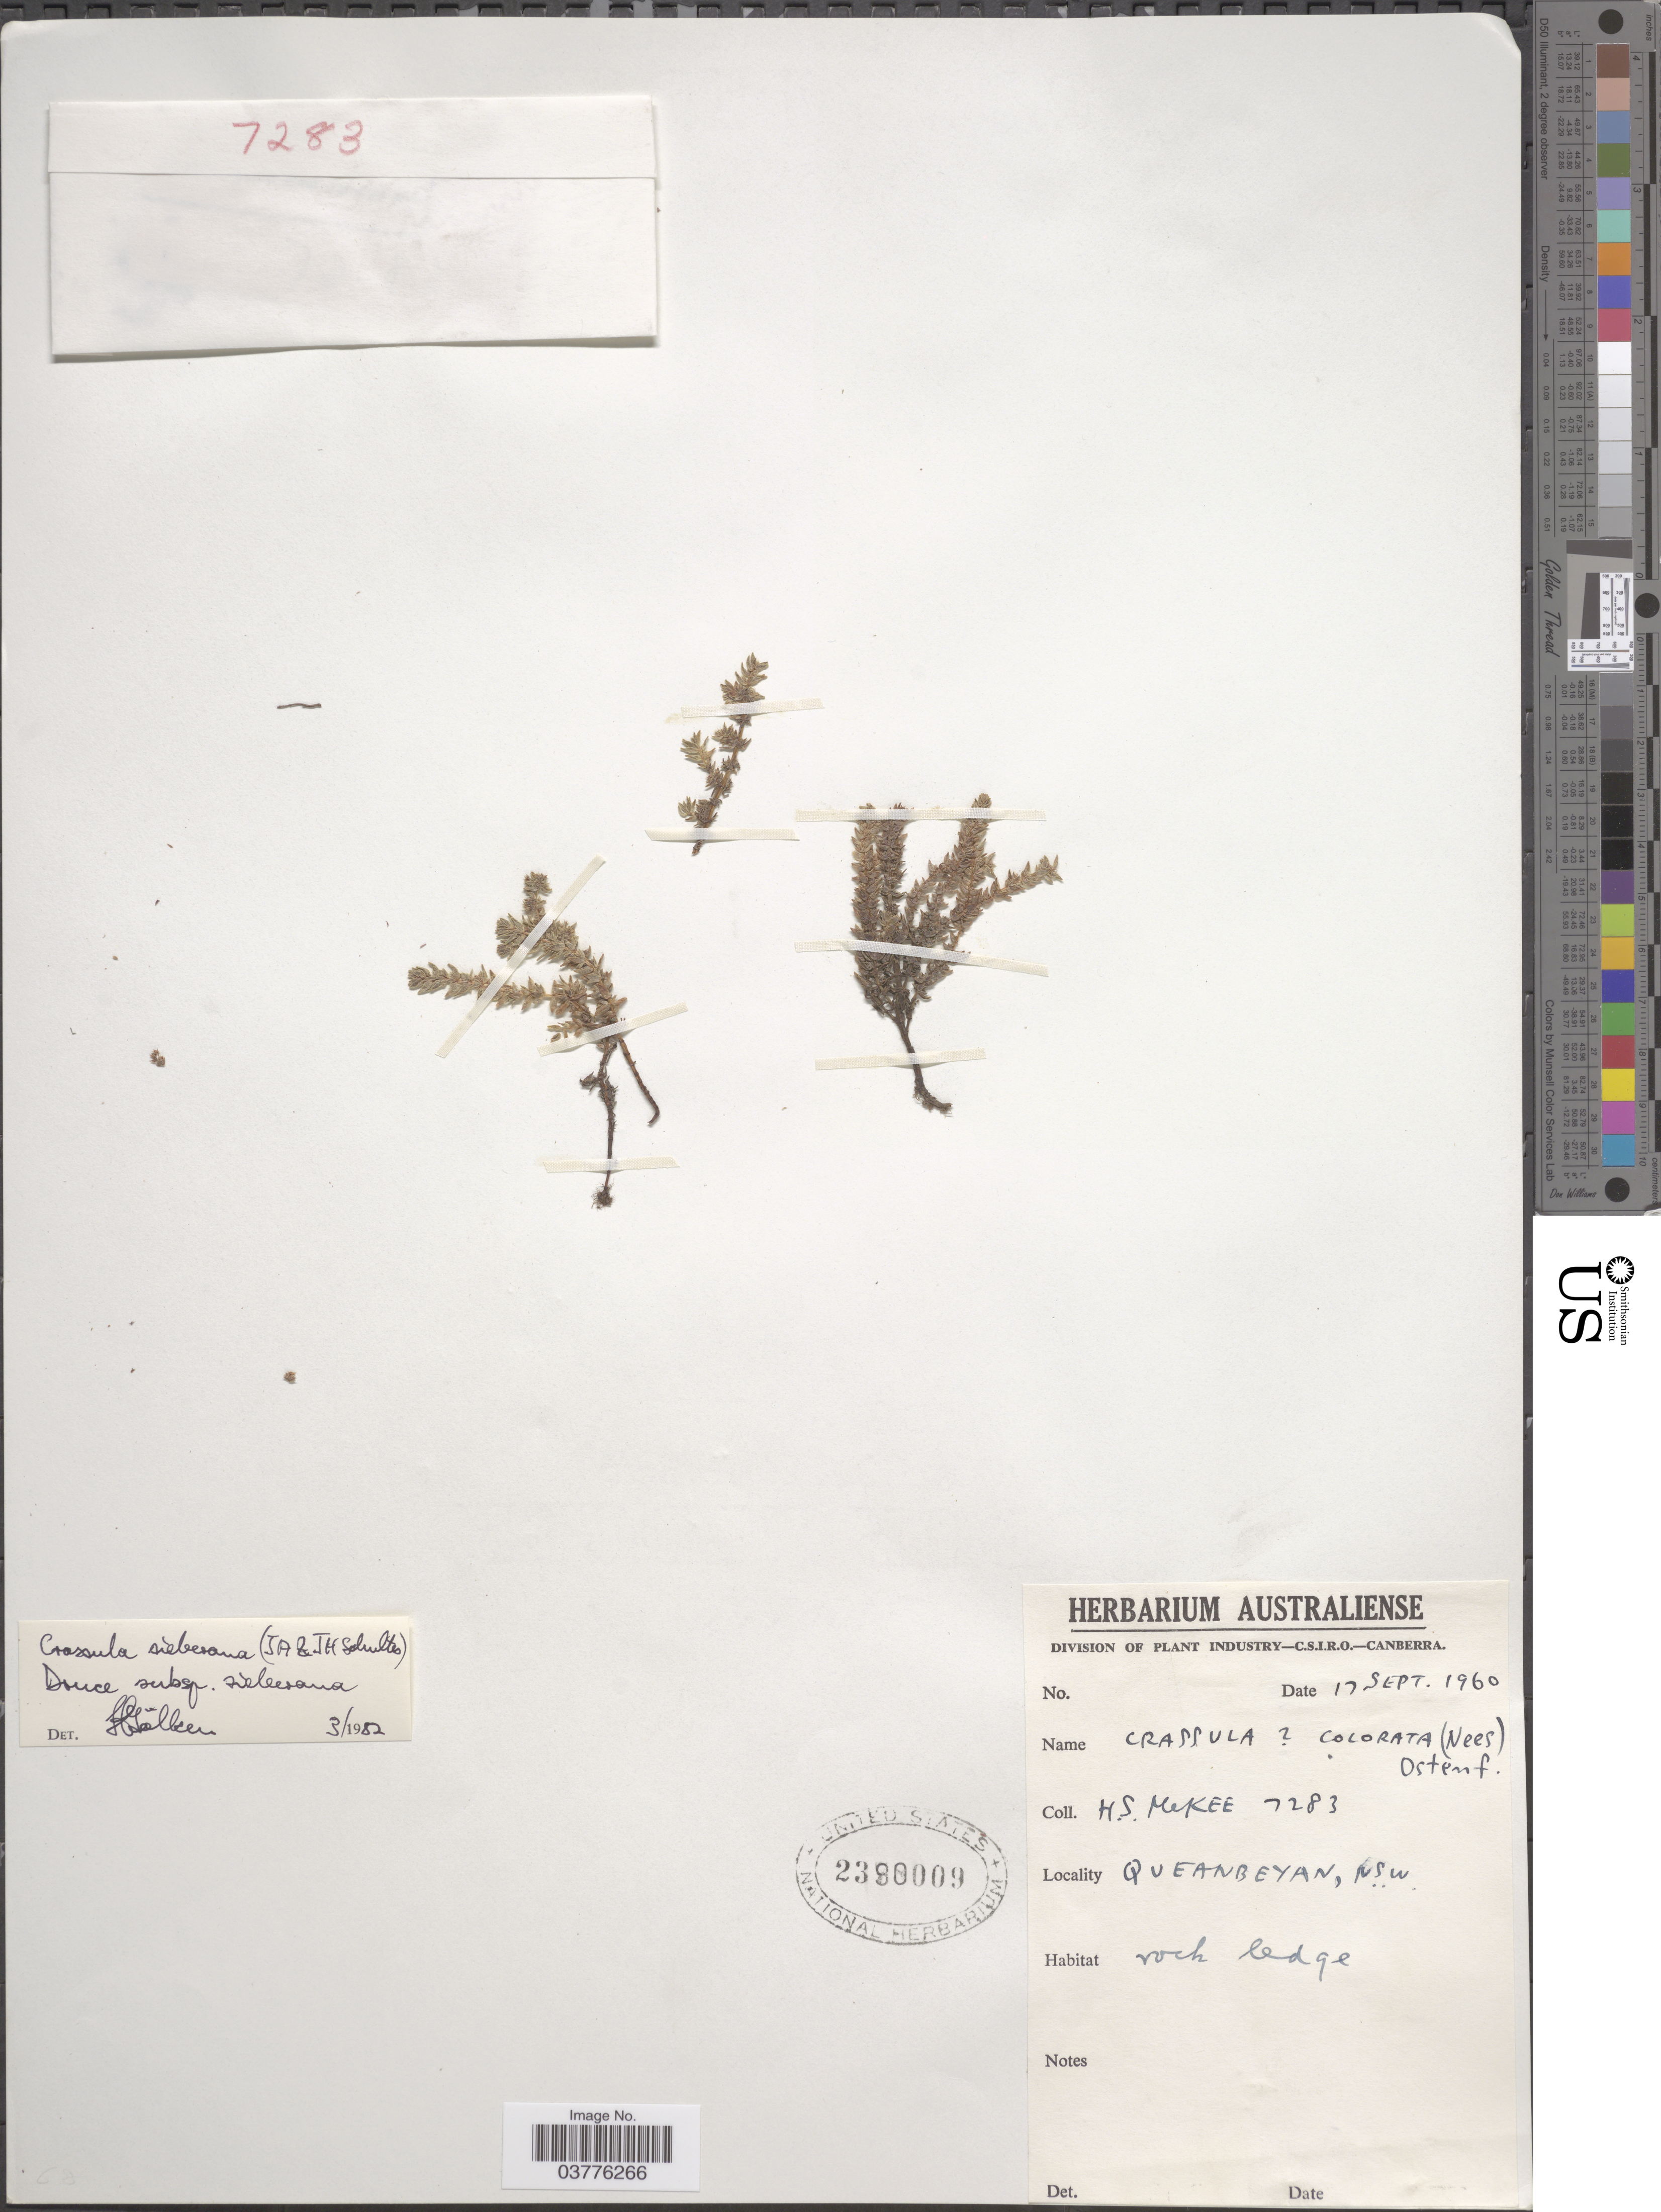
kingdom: Plantae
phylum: Tracheophyta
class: Magnoliopsida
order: Saxifragales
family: Crassulaceae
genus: Crassula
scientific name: Crassula sieberiana subsp. sieberiana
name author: (Schult. & Schult. f.) Druce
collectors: H. S. McKee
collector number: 7283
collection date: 1960-09-17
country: Australia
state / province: New South Wales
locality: Queanbeyan.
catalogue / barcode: US 2390009